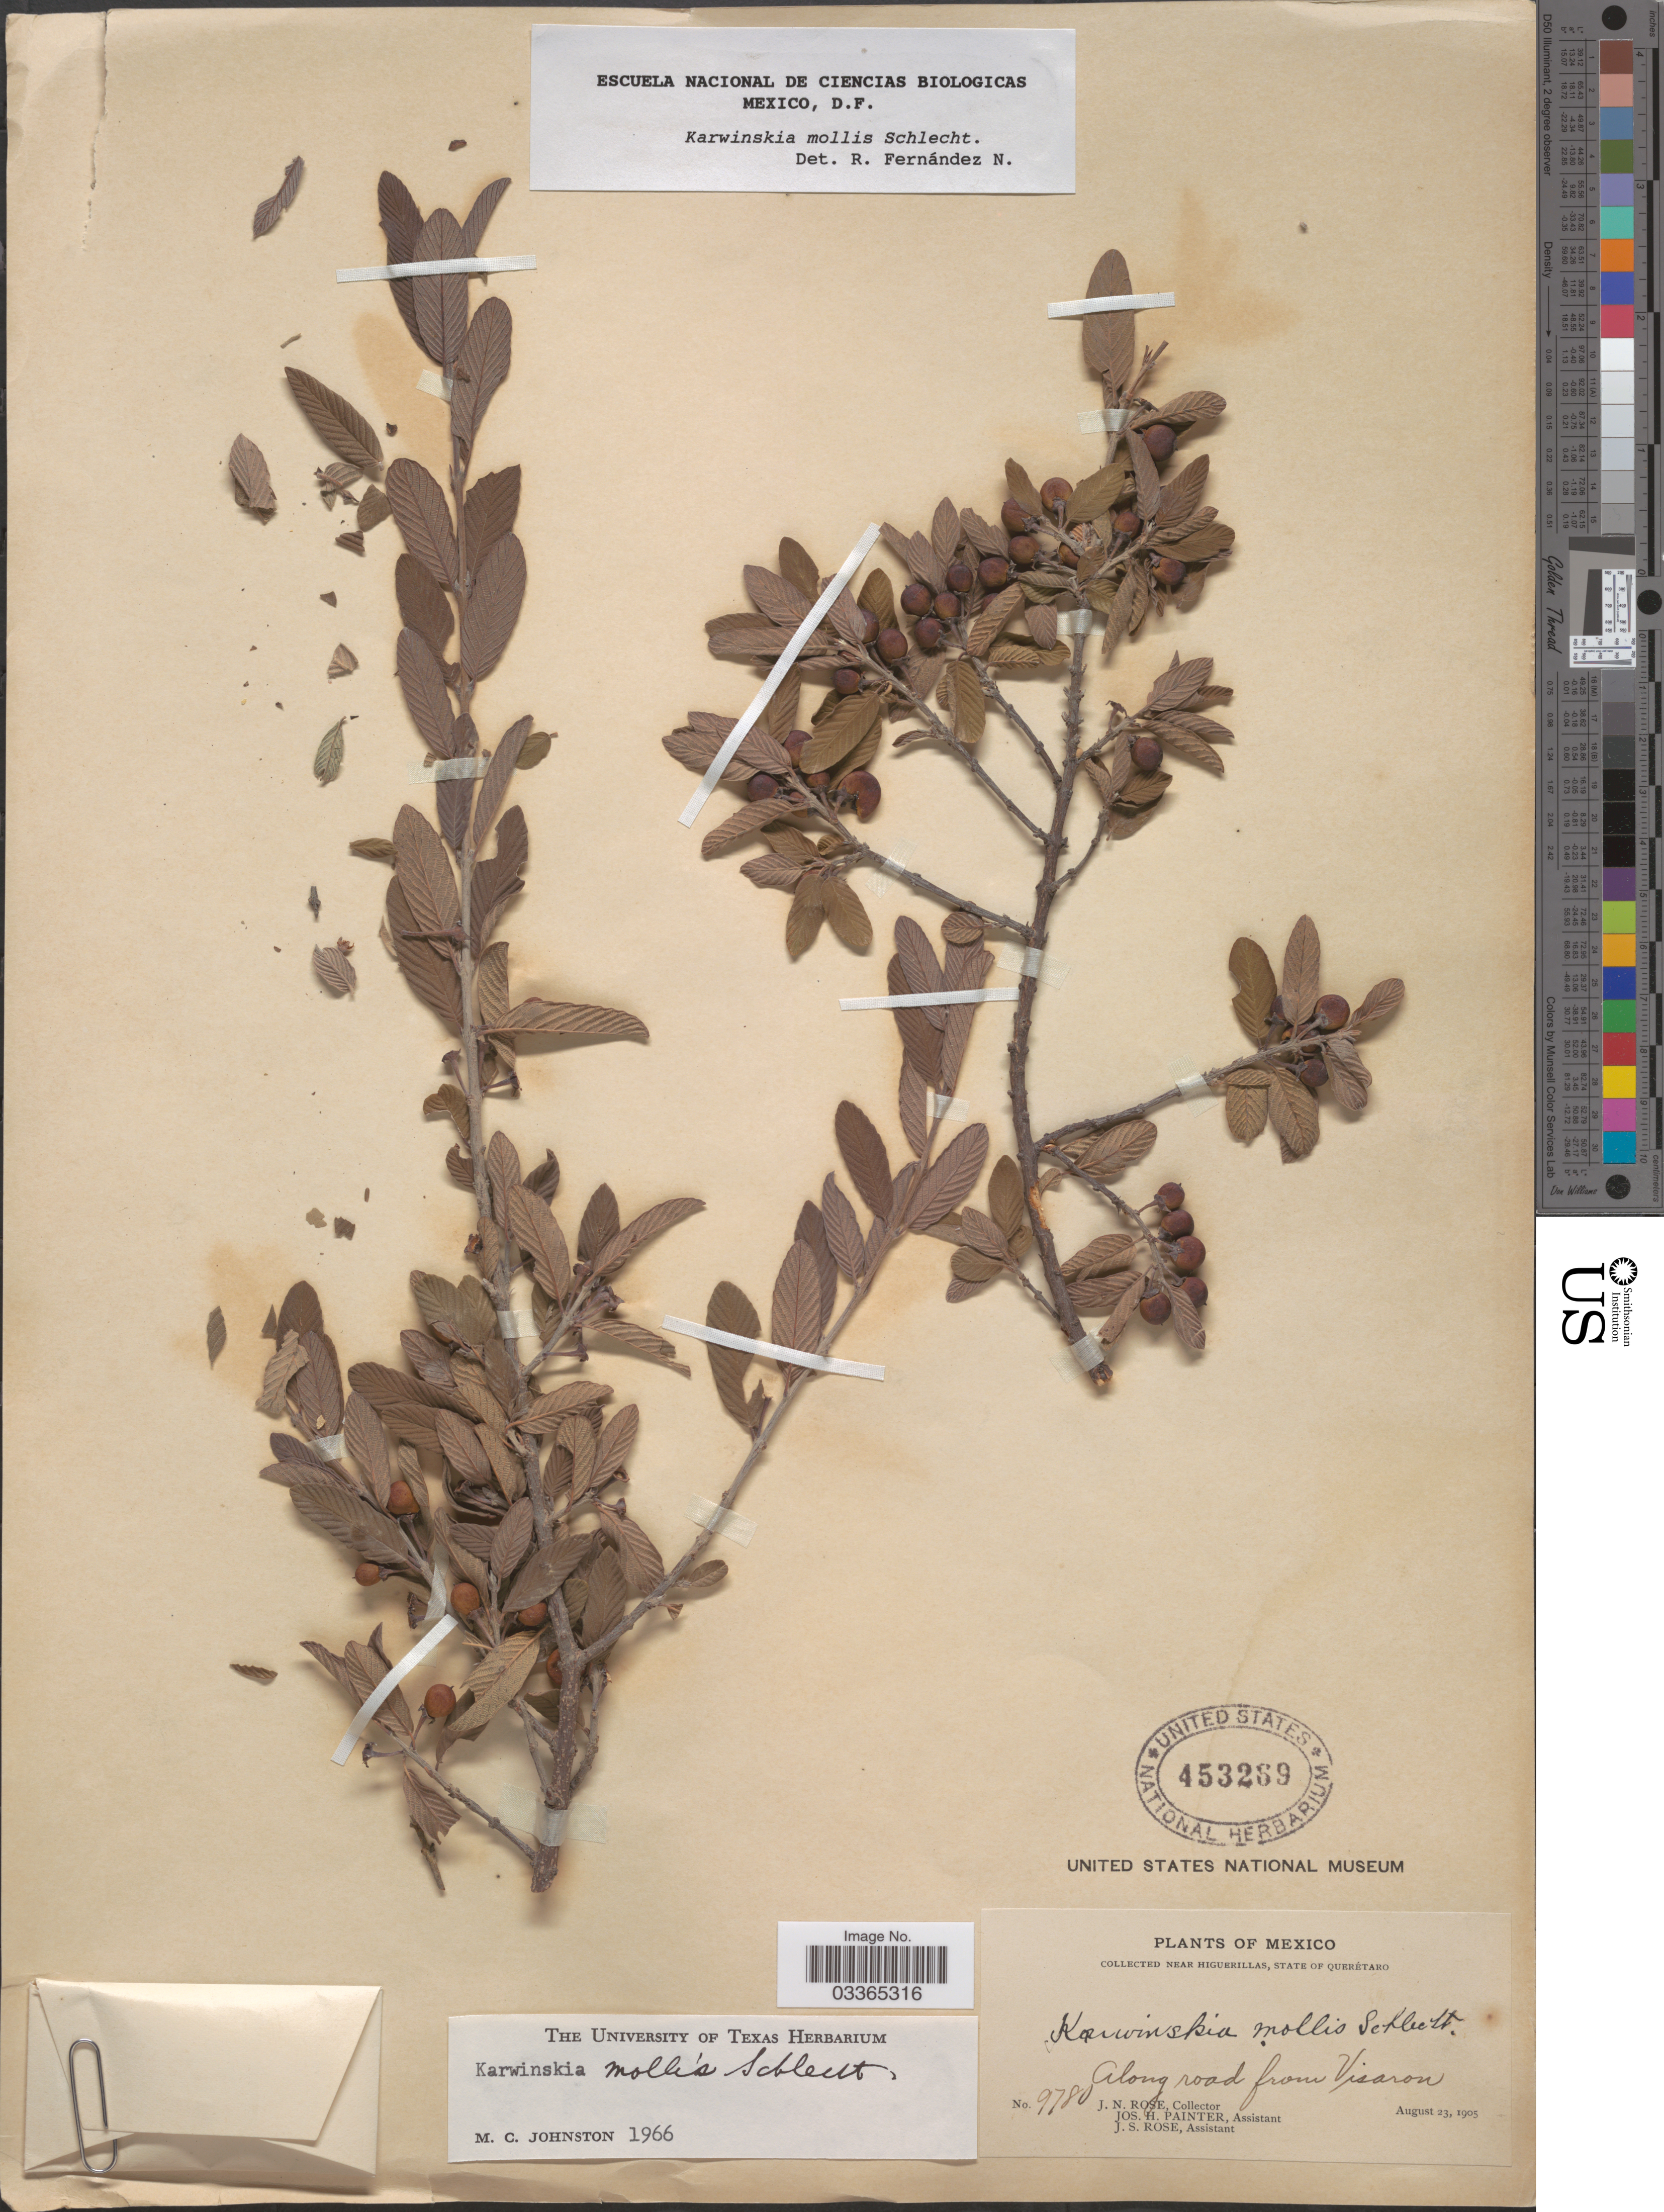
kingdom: Plantae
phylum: Tracheophyta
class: Magnoliopsida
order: Rosales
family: Rhamnaceae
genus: Karwinskia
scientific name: Karwinskia mollis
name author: Schltdl.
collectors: J. N. Rose, J. H. Painter & J. S. Rose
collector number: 9780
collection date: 1905-08-23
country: Mexico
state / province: Querétaro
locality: Near Higuerillas. Along road from Visaron.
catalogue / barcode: US 453269